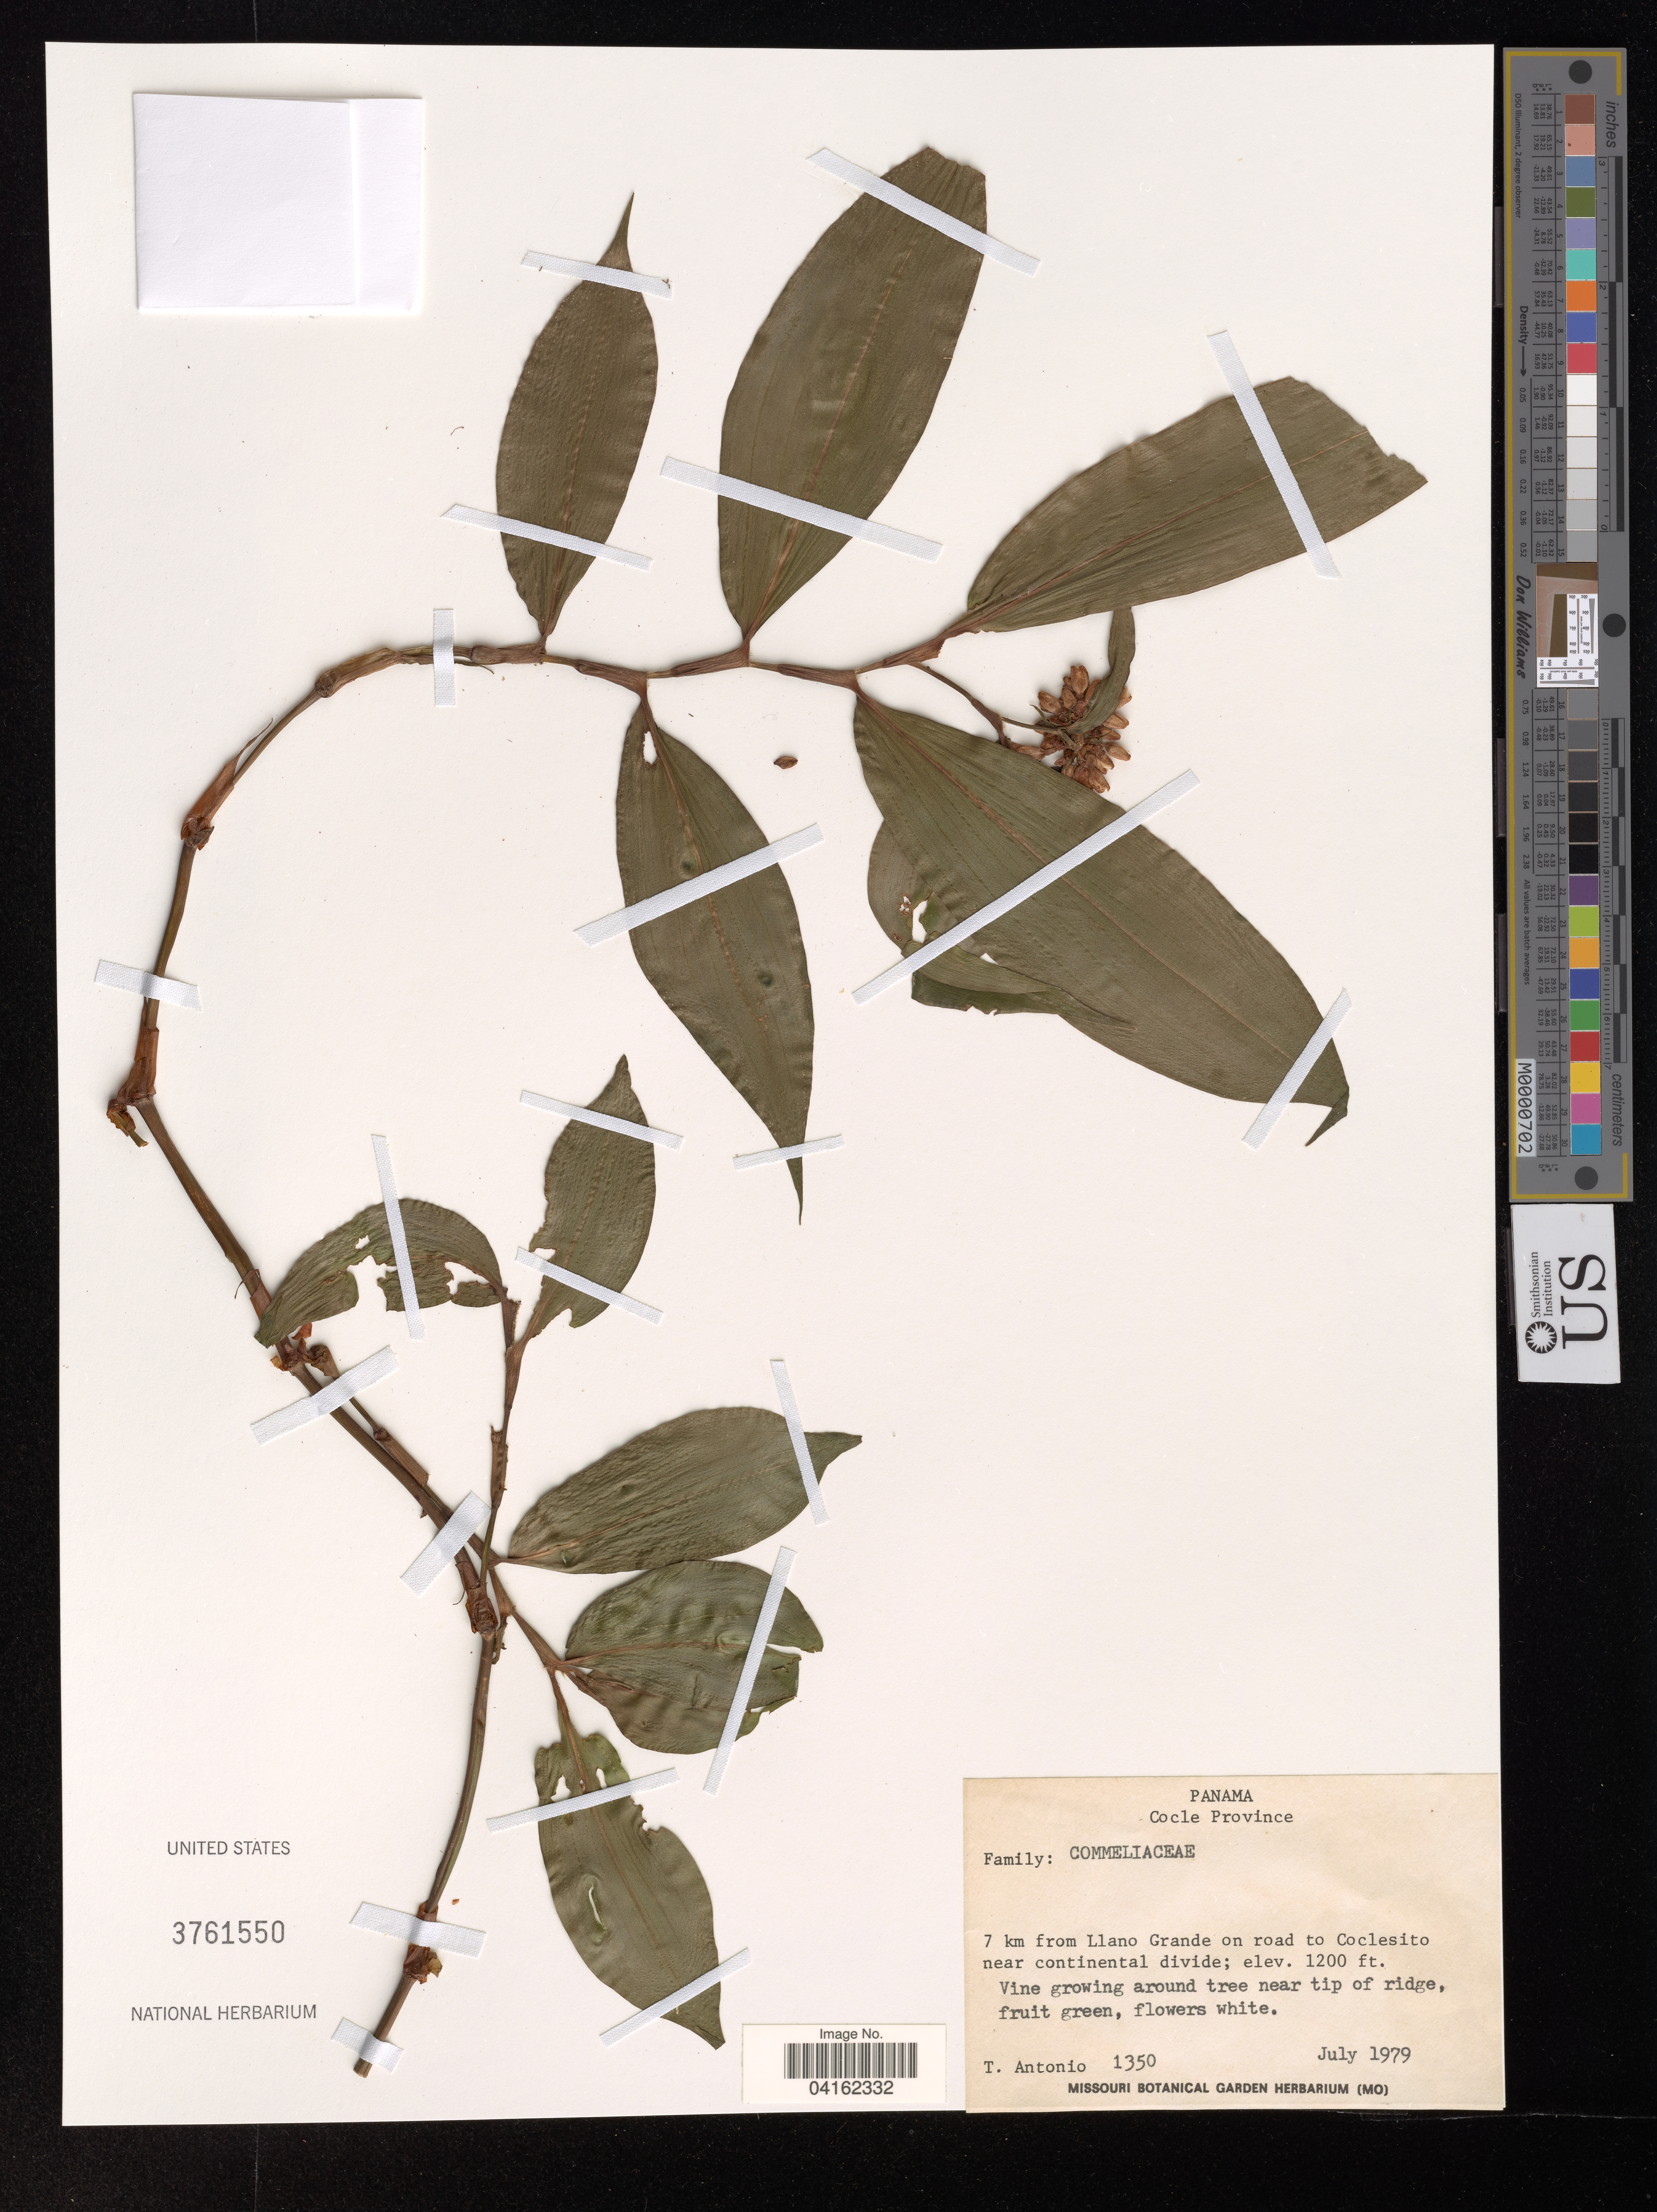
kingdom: Plantae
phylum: Tracheophyta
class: Liliopsida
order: Commelinales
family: Commelinaceae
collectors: T. Antonio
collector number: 1350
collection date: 1979-07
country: Panama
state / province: Cocle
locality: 7 km from Llano Grande on road to Coclesito near continental divide.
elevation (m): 366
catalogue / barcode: US 3761550